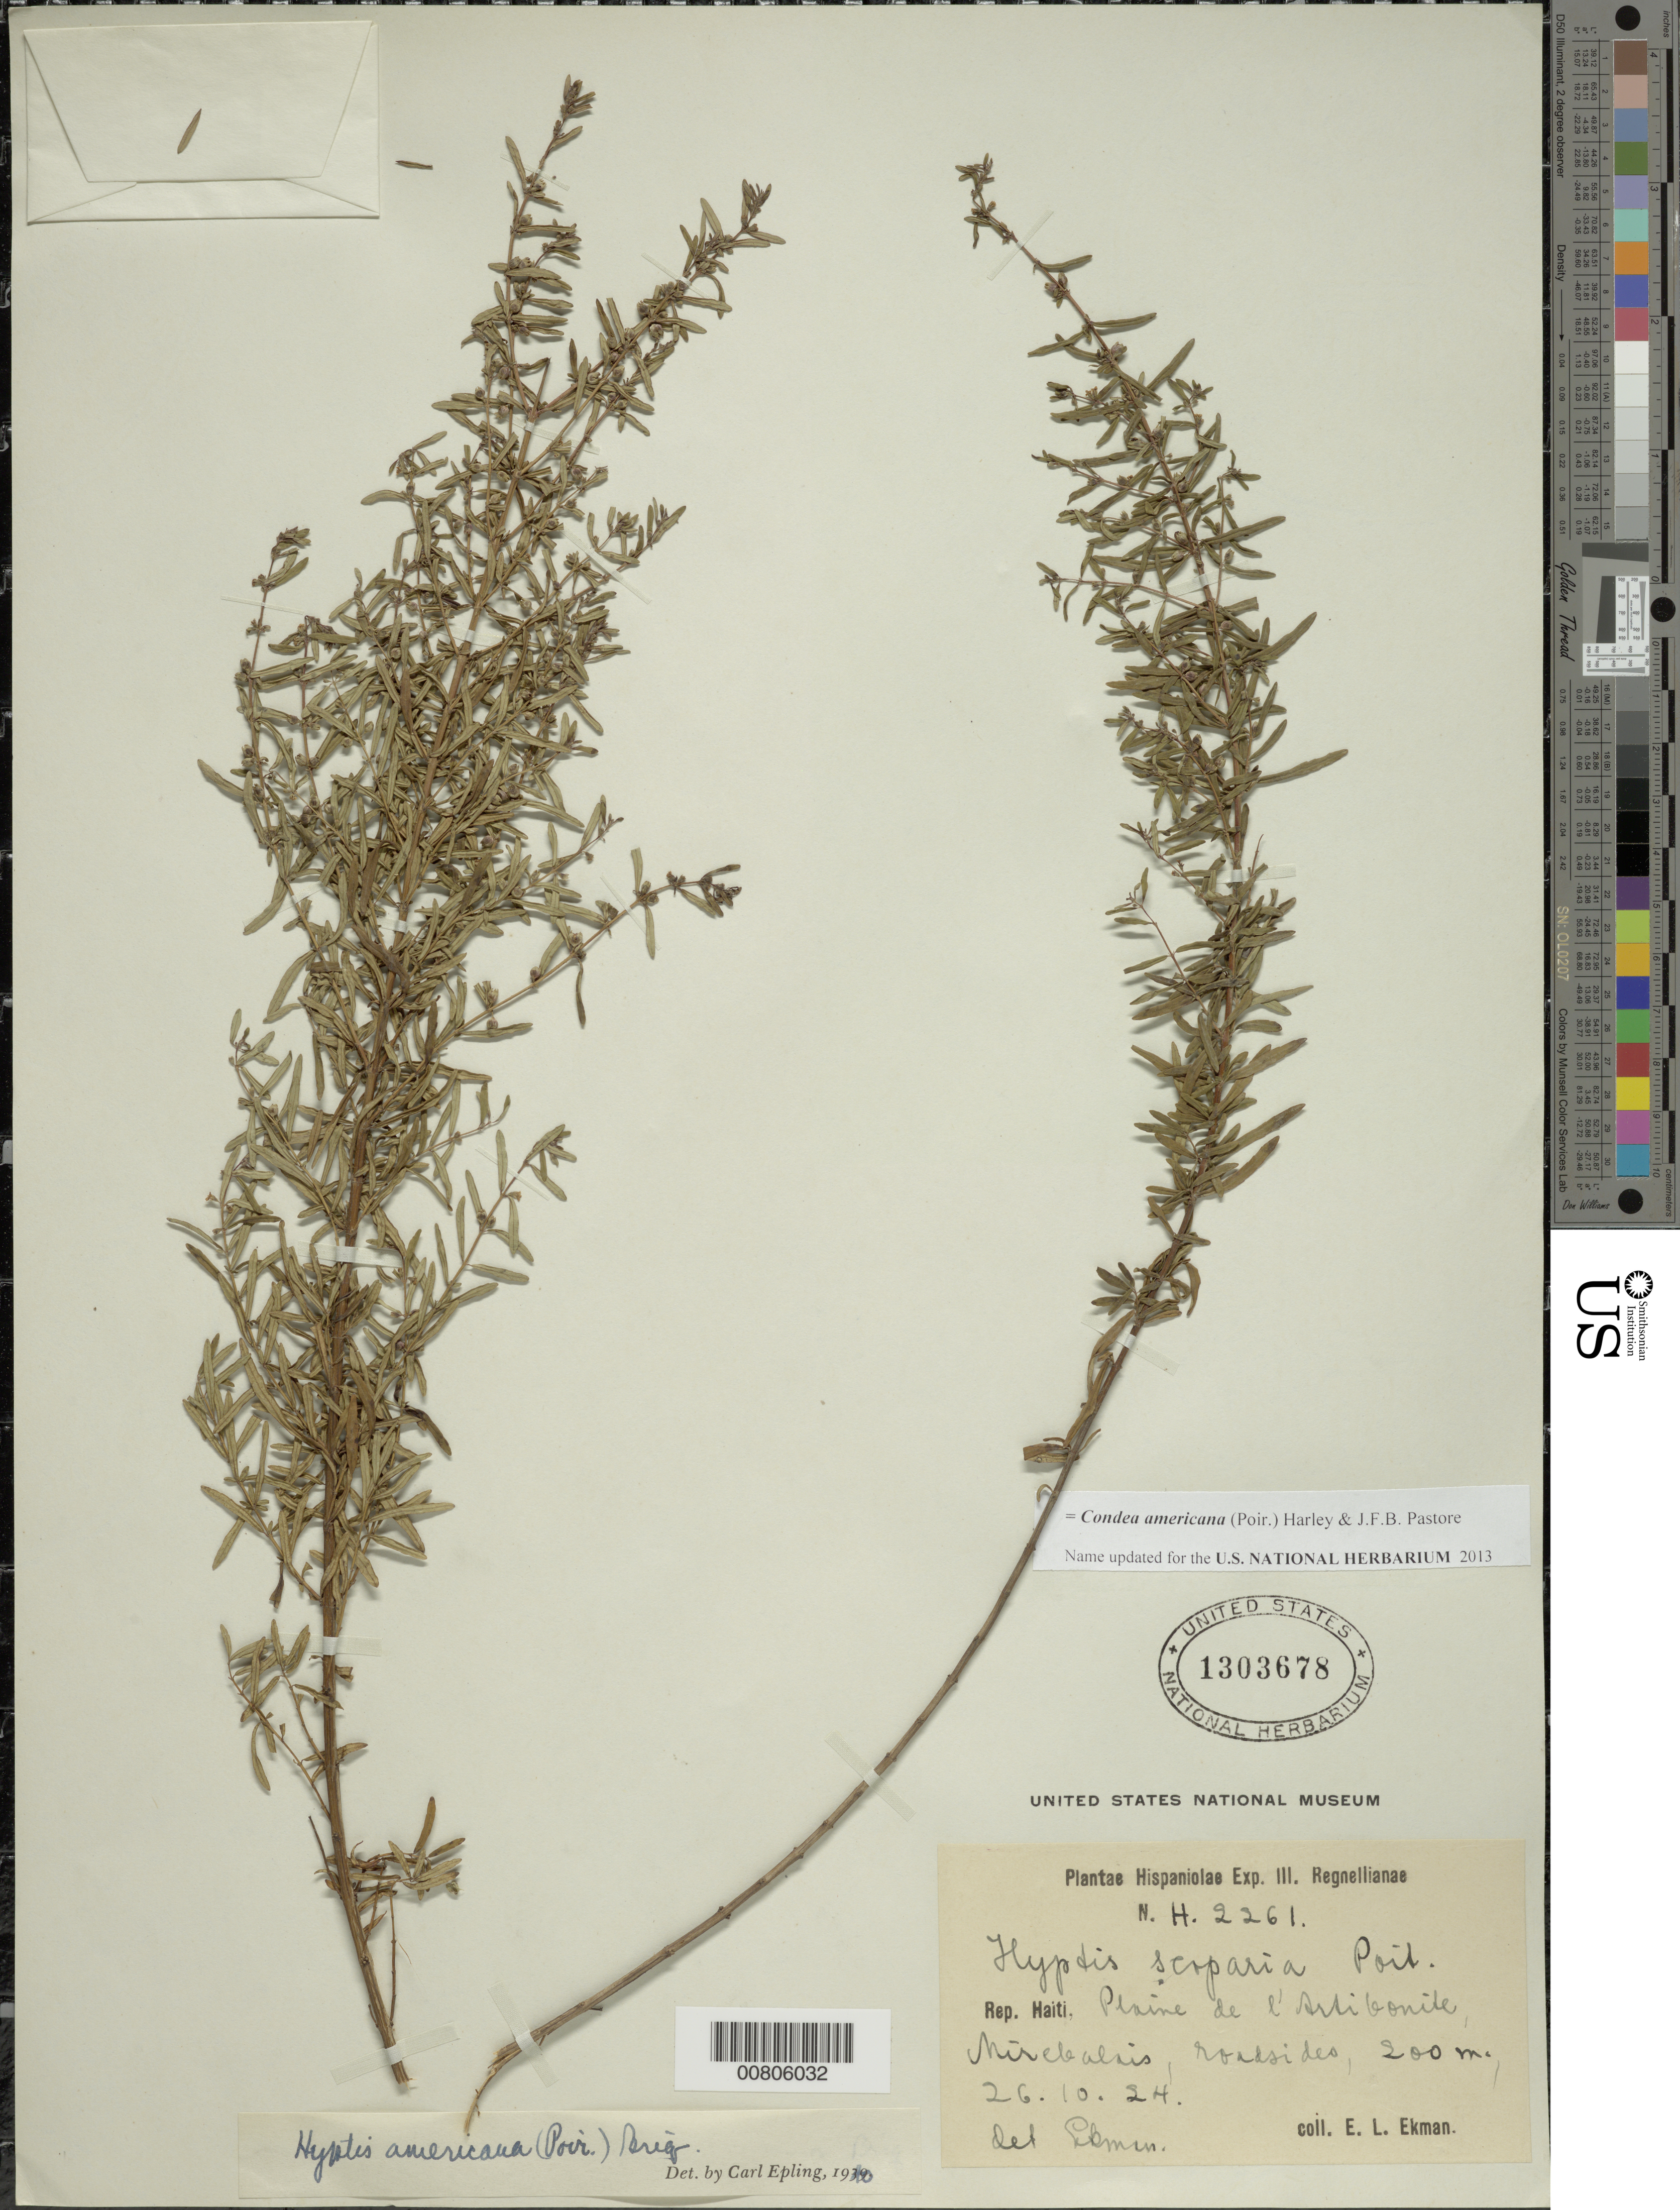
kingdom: Plantae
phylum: Tracheophyta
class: Magnoliopsida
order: Lamiales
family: Lamiaceae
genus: Condea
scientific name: Condea americana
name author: (Poir.) Harley & J.F.B. Pastore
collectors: E. L. Ekman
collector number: H 2261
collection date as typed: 26 Oct 1924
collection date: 1924-10-26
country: Haiti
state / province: Artibonite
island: Hispaniola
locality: Plaine de l'Artibonite, Mirebalais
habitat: Roadsides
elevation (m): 200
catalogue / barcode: US 1303678